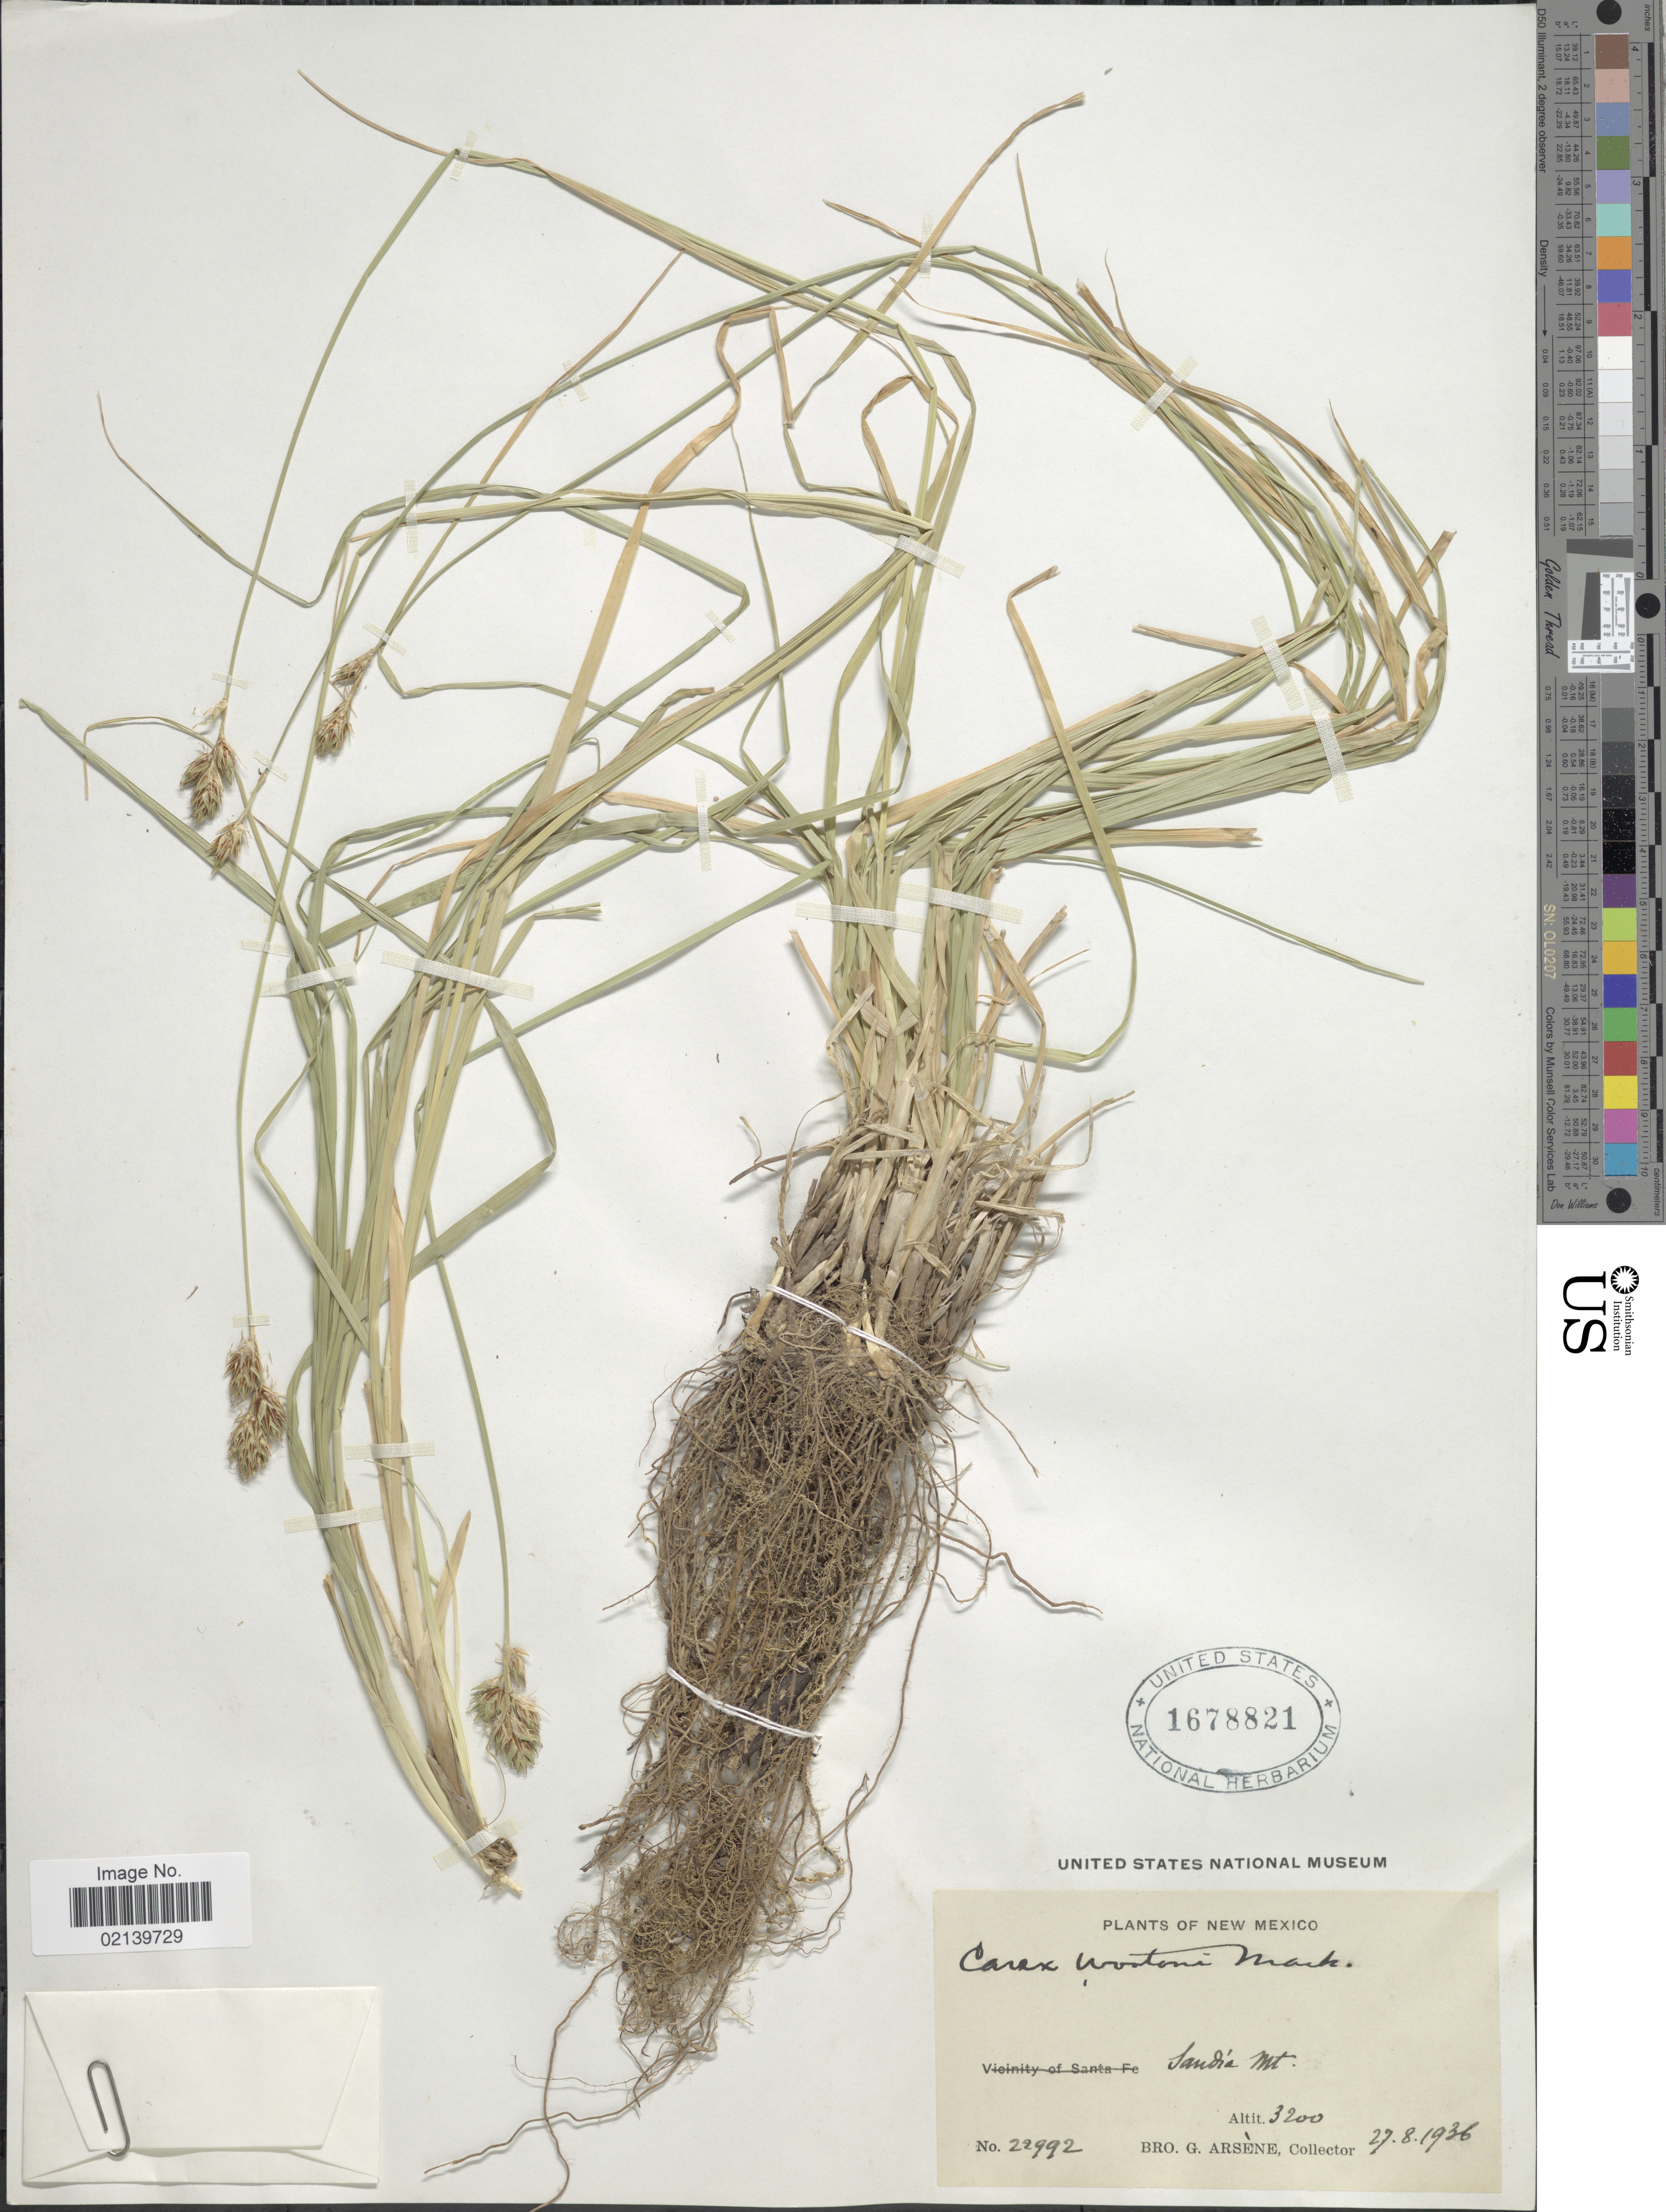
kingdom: Plantae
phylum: Tracheophyta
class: Liliopsida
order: Poales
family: Cyperaceae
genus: Carex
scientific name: Carex wootonii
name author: Mack.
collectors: Bro. G. Arsène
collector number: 22992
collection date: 1936-08-27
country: United States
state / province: New Mexico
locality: Sandia Mt.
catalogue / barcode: US 1678821